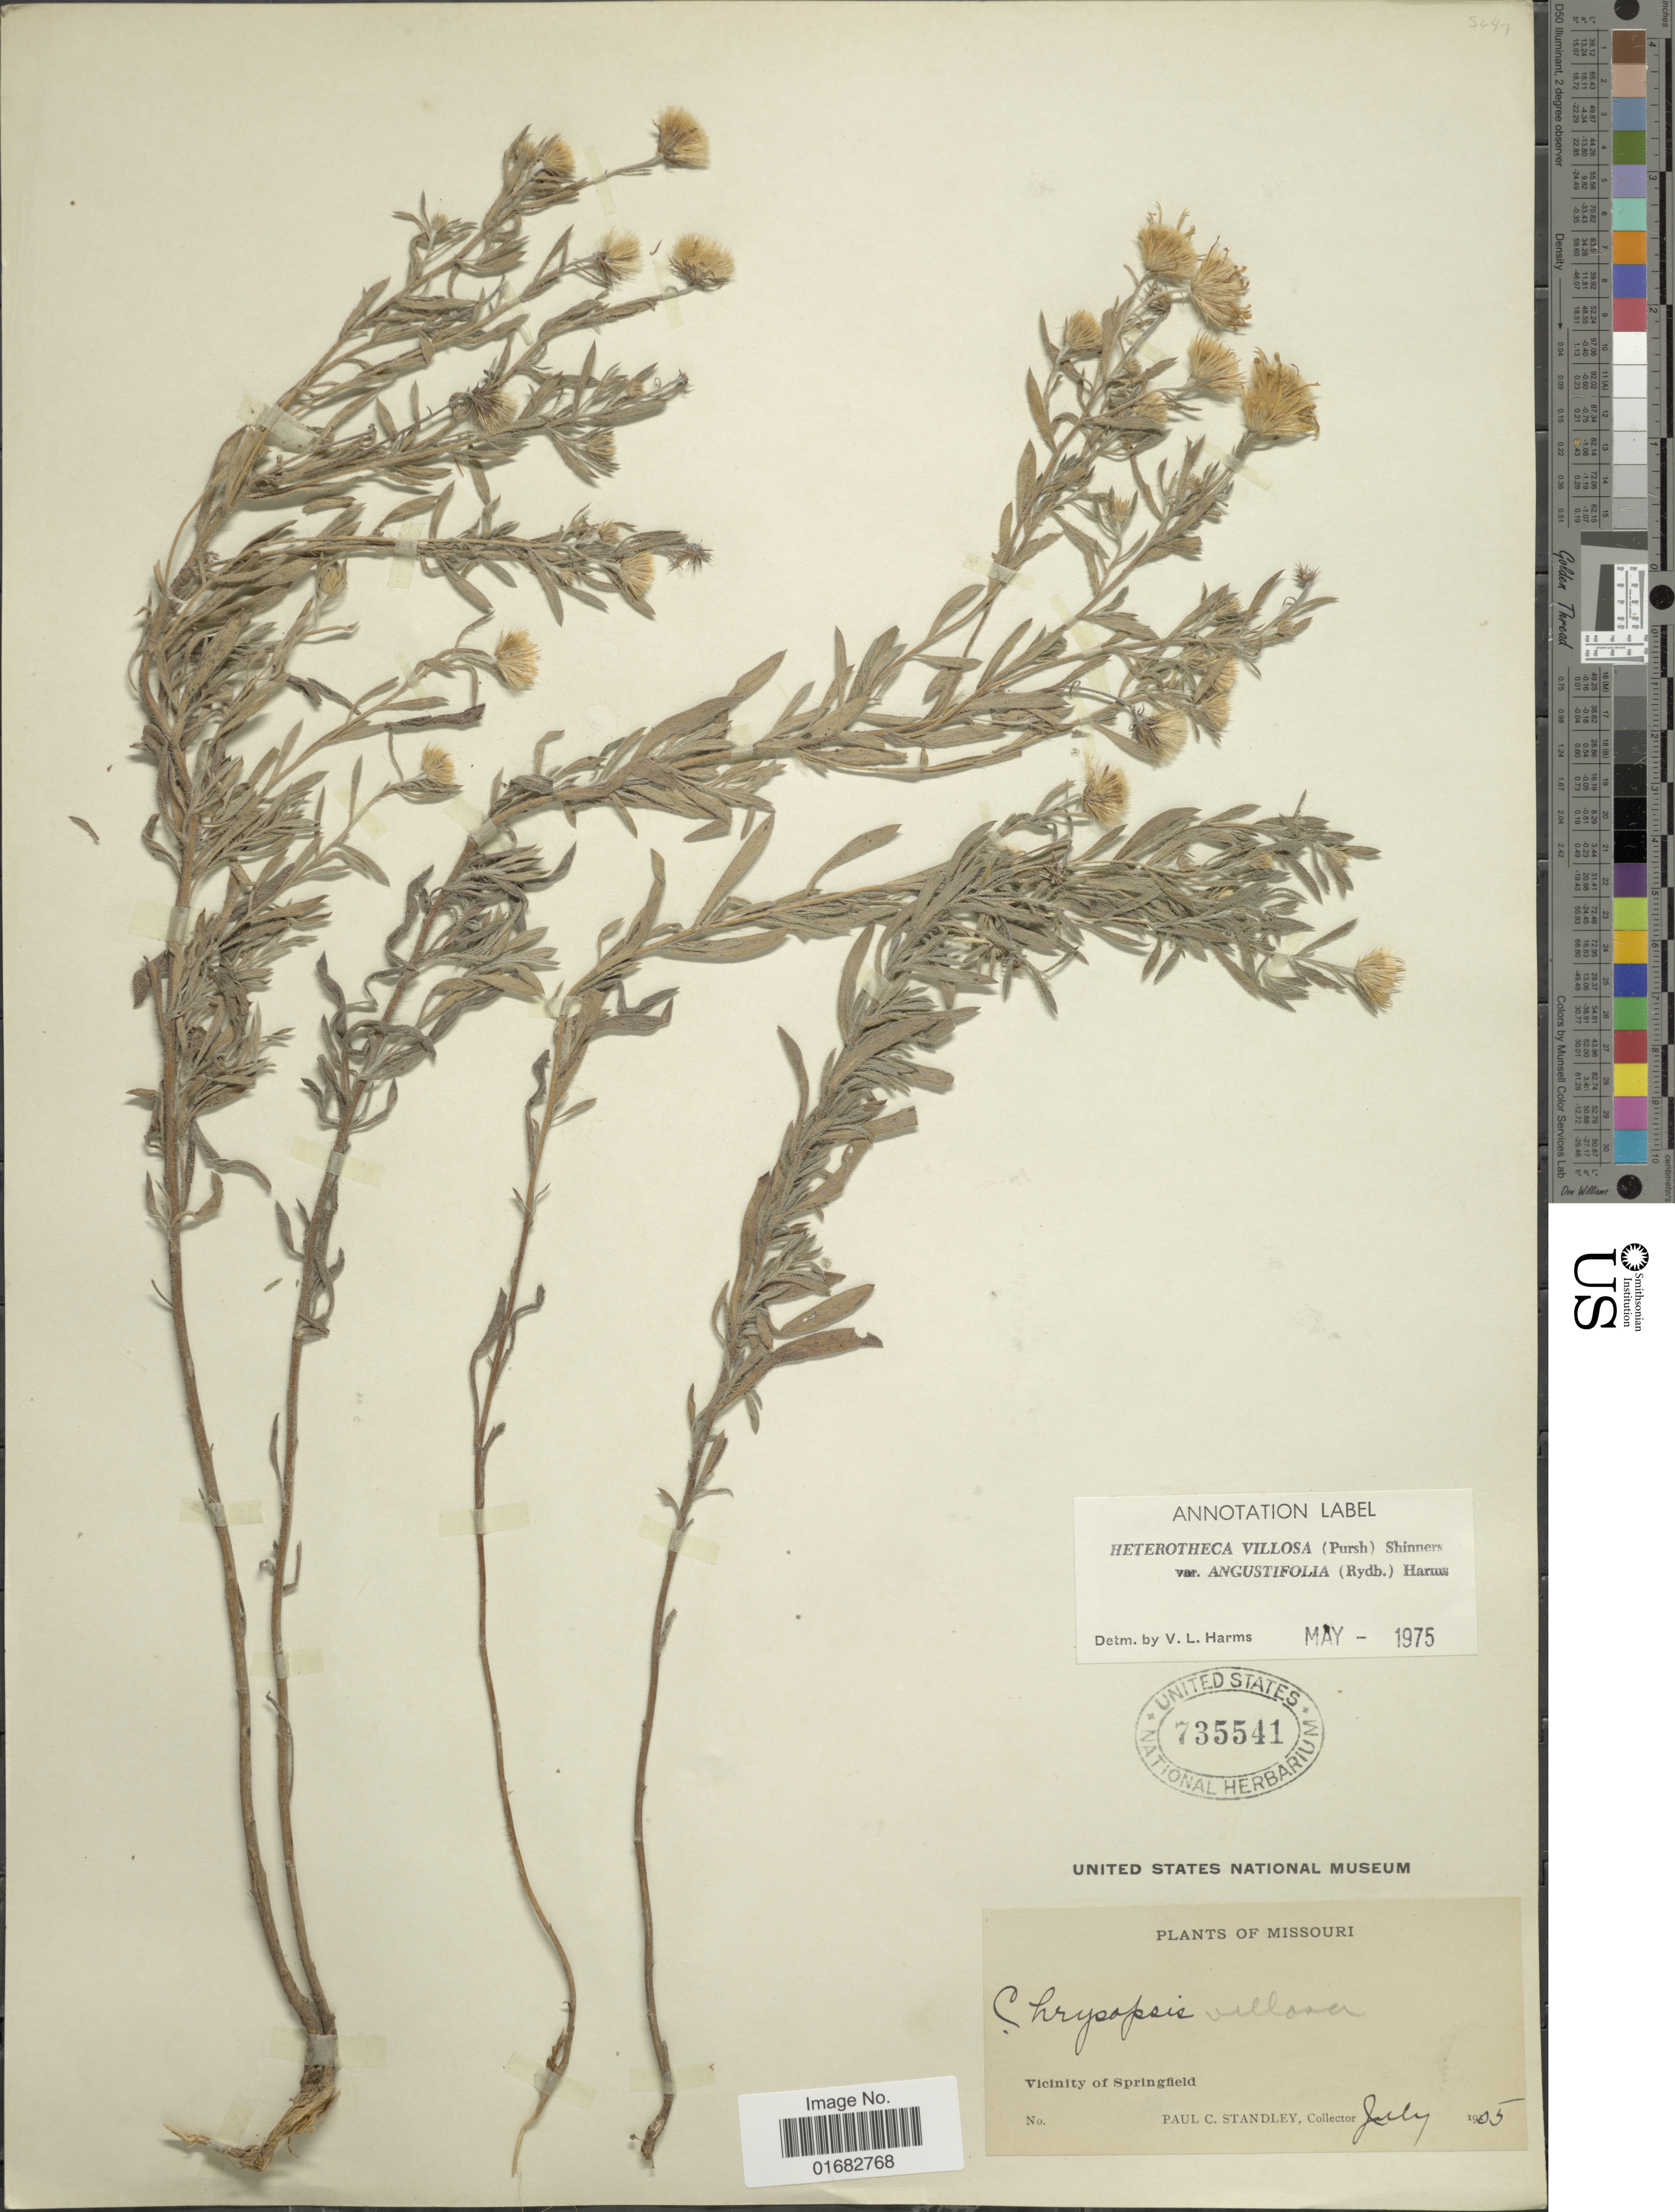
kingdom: Plantae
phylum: Tracheophyta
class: Magnoliopsida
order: Asterales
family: Asteraceae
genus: Heterotheca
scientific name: Heterotheca villosa var. angustifolia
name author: (Rydb.) V.L. Harms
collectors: P. C. Standley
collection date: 1905-07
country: United States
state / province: Missouri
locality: Vicinity of Springfield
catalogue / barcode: US 735541